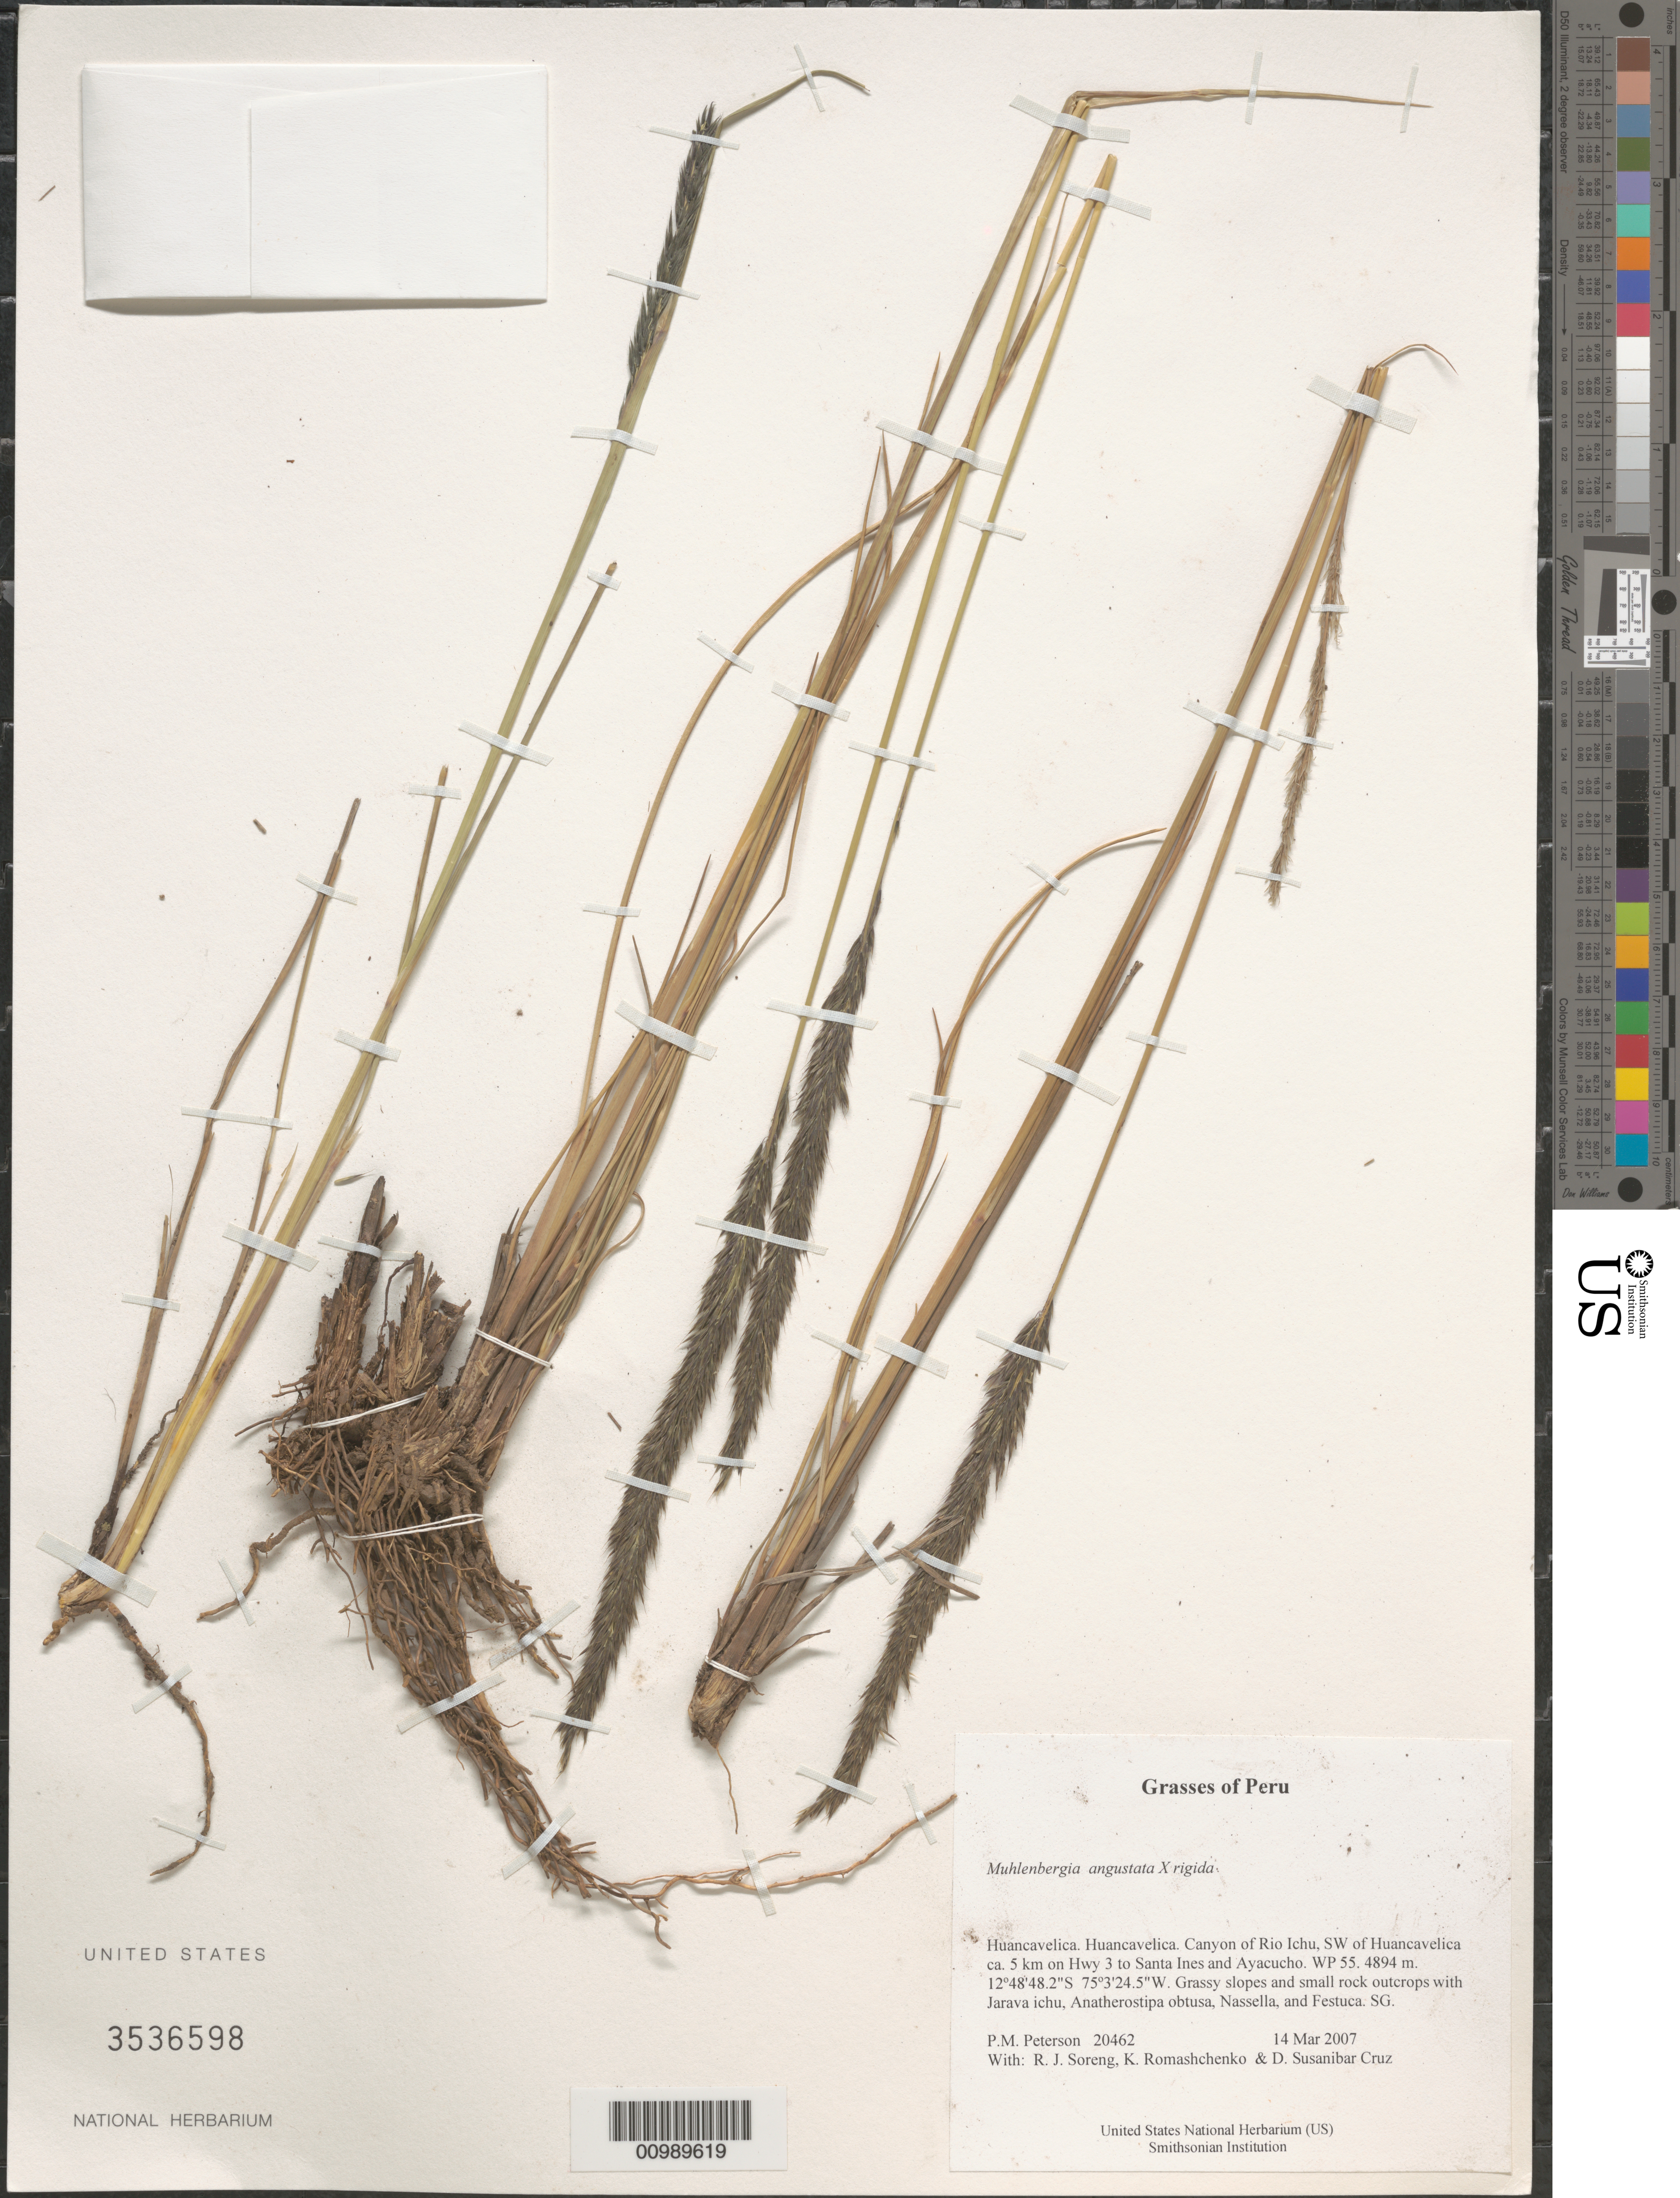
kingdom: Plantae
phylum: Tracheophyta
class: Liliopsida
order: Poales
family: Poaceae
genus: Muhlenbergia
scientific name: Muhlenbergia angustata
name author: (J. Presl) Kunth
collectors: P. M. Peterson, R. J. Soreng, K. Romashchenko & D. Susanibar Cruz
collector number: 20462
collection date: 2007-03-14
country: Peru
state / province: Huancavelica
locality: Huancavelica. Canyon of Rio Ichu, SW of Huancavelica ca. 5 km on Hwy 3 to Santa Ines and Ayacucho. WP 55.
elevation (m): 4894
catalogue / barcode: US 3536598